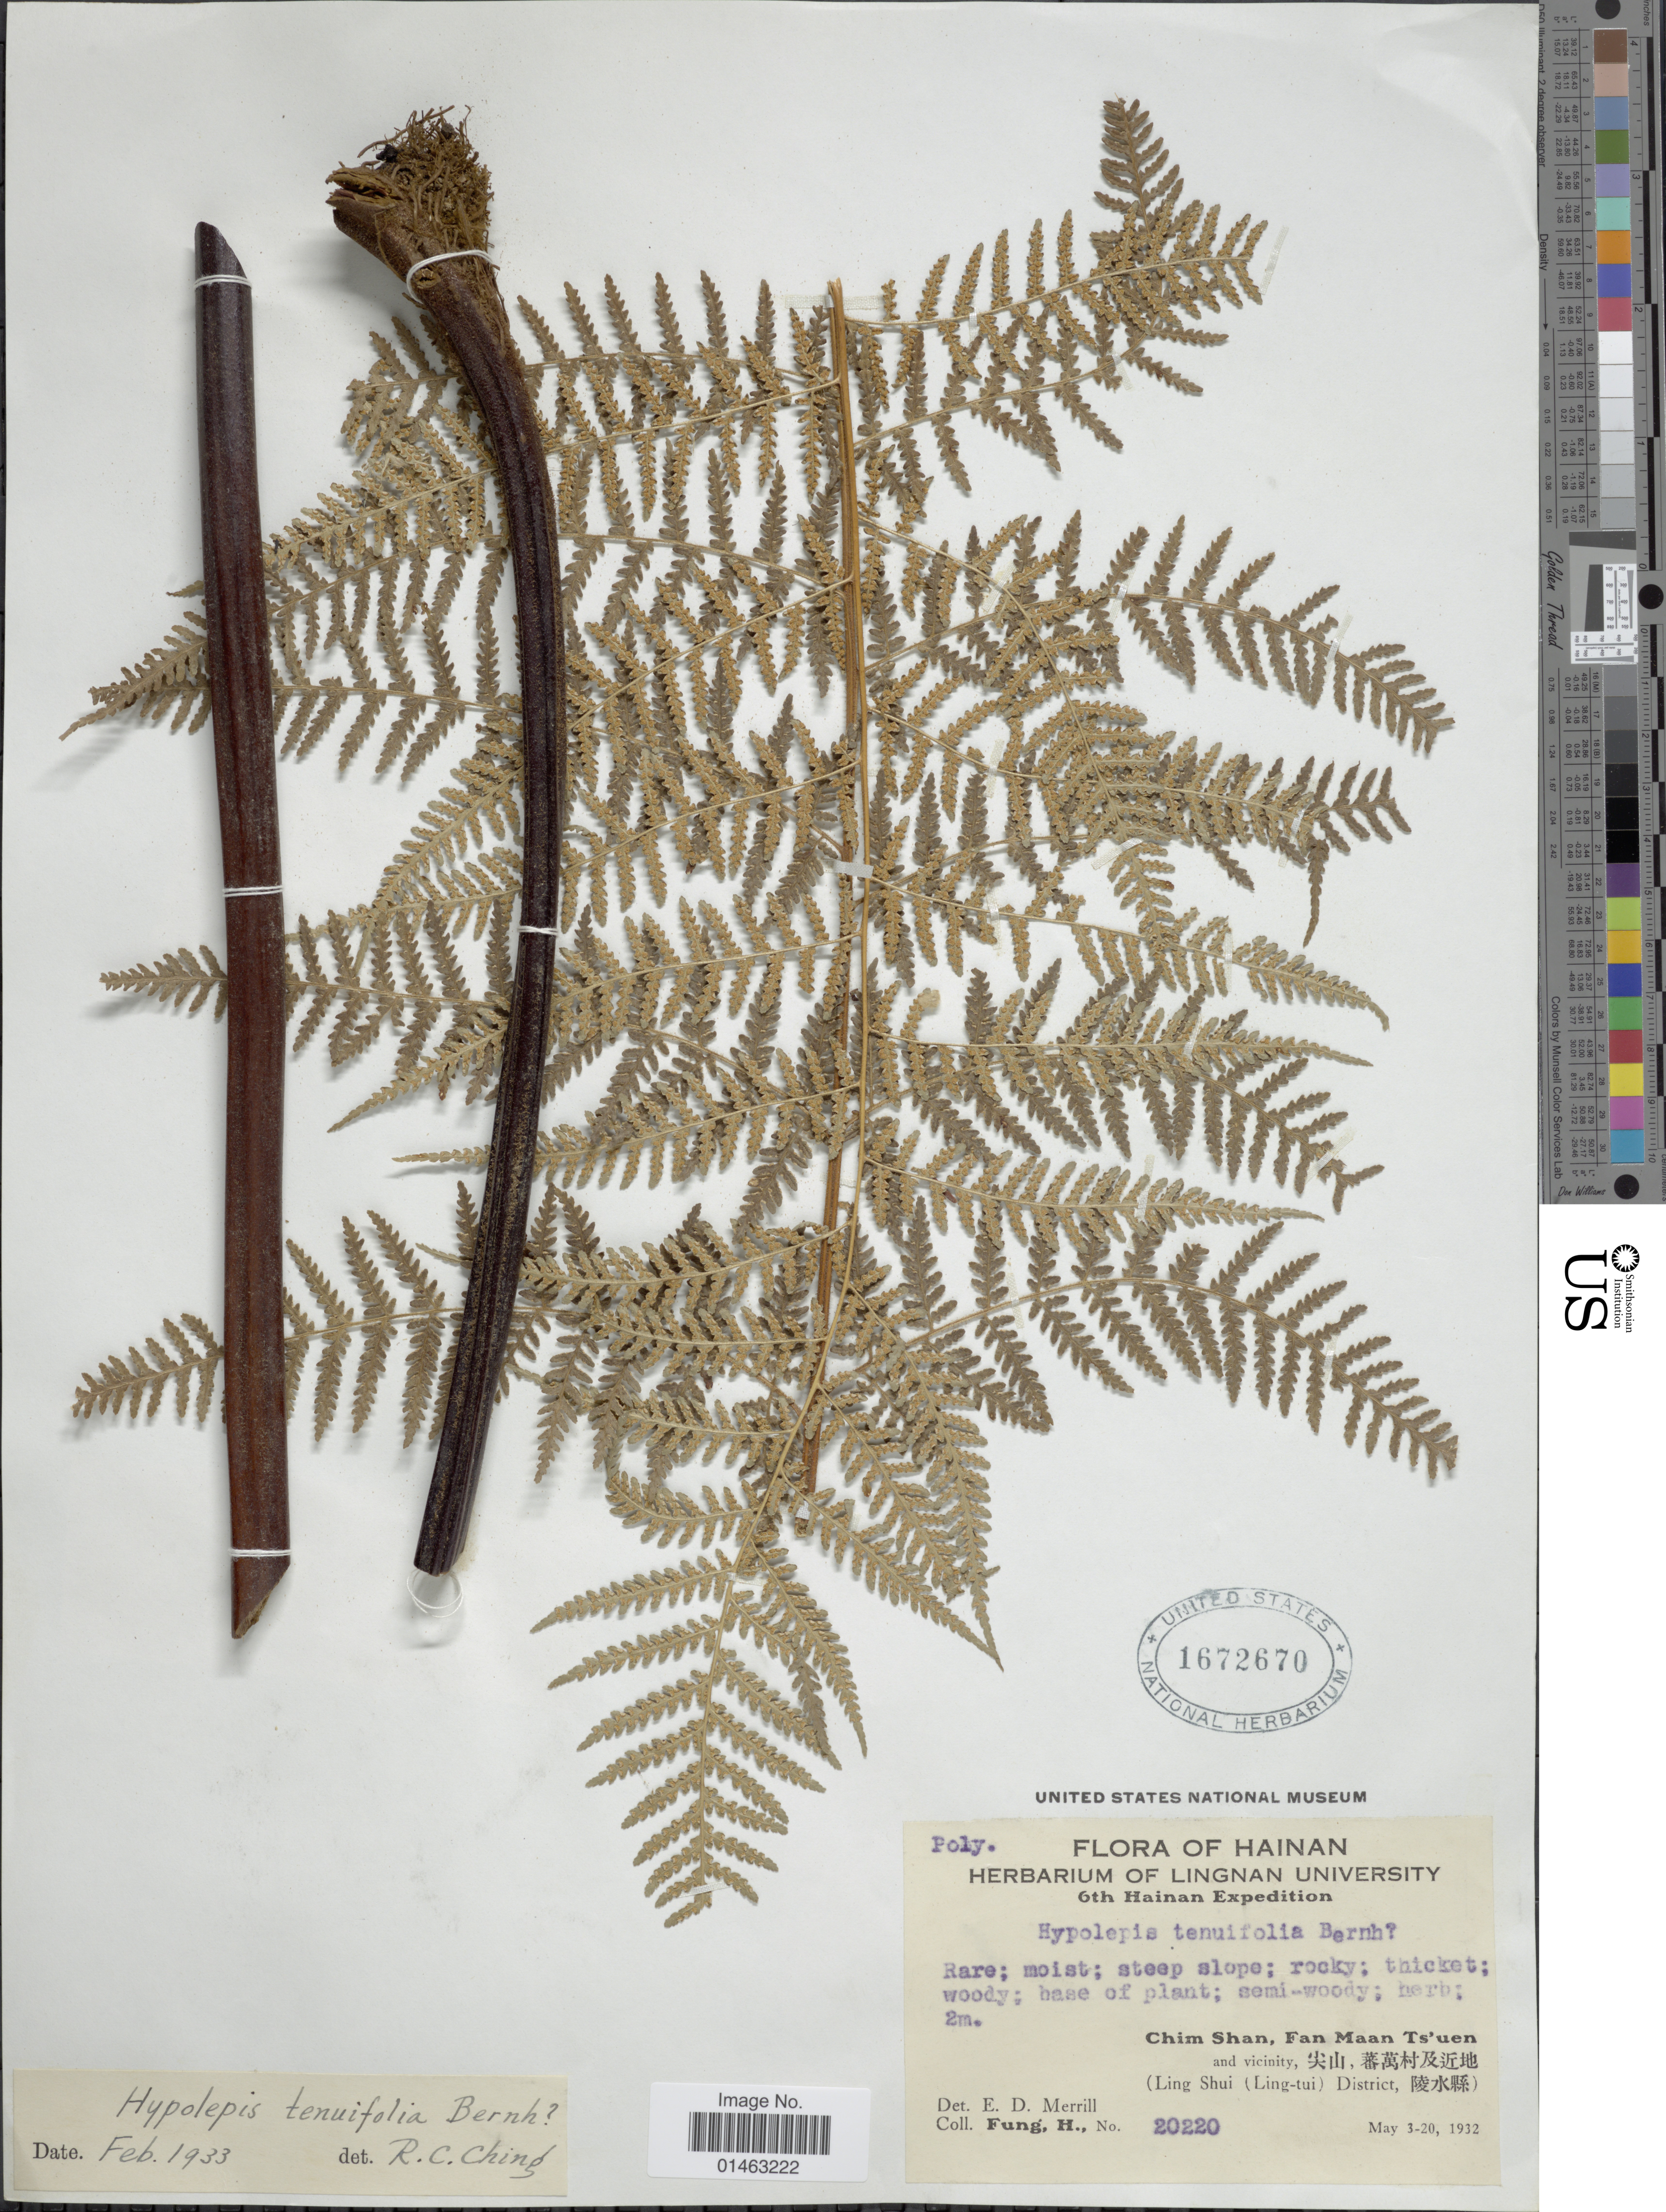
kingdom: Plantae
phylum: Tracheophyta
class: Polypodiopsida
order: Polypodiales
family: Dennstaedtiaceae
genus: Hypolepis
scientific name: Hypolepis tenuifolia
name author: (G. Forst.) Bernh.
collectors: H. Fung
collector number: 20220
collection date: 1932-05-03/1932-05-20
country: China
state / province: Hainan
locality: Chim Shan, Fan MaanTs'uen and vicinity (Ling Shui (Ling-tui) District.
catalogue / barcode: US 1672670